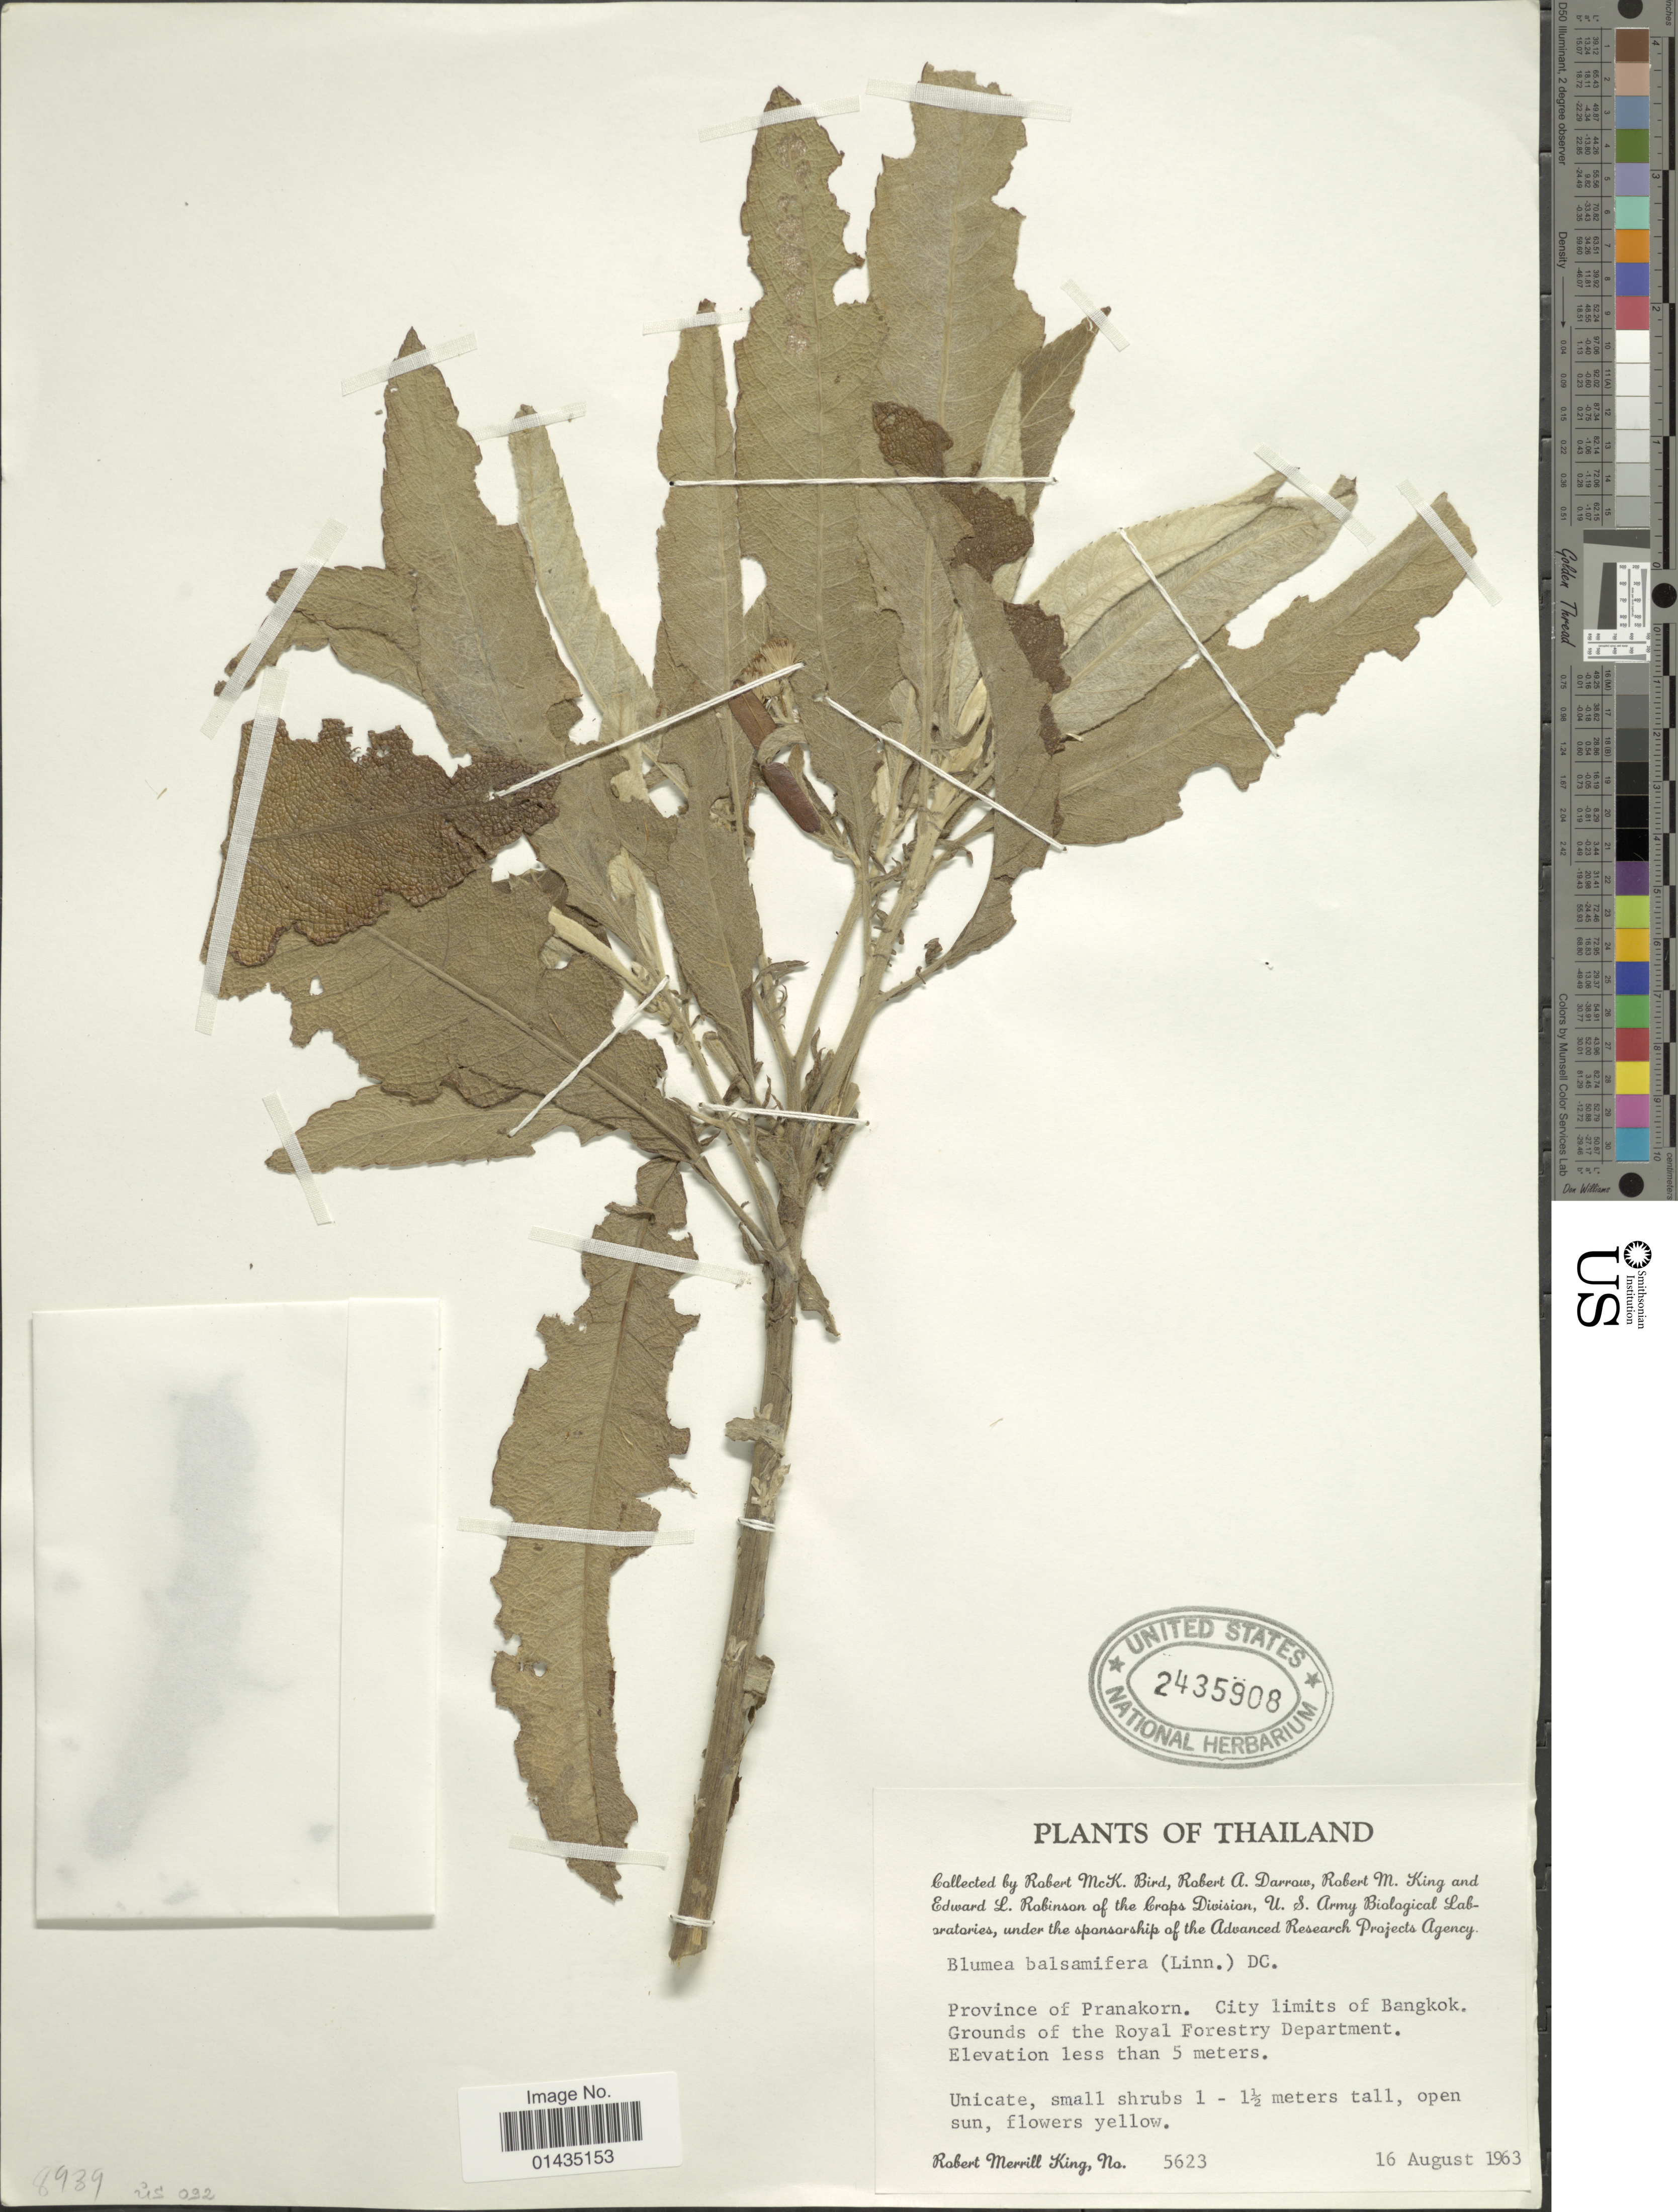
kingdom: Plantae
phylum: Tracheophyta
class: Magnoliopsida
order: Asterales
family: Asteraceae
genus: Blumea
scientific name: Blumea balsamifera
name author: (L.) DC.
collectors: R. M. King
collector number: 5623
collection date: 1963-08-16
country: Thailand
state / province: Bangkok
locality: Province of Pranakorn, City limits of Bangkok, grounds of the Royal Forestry Department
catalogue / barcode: US 2435908